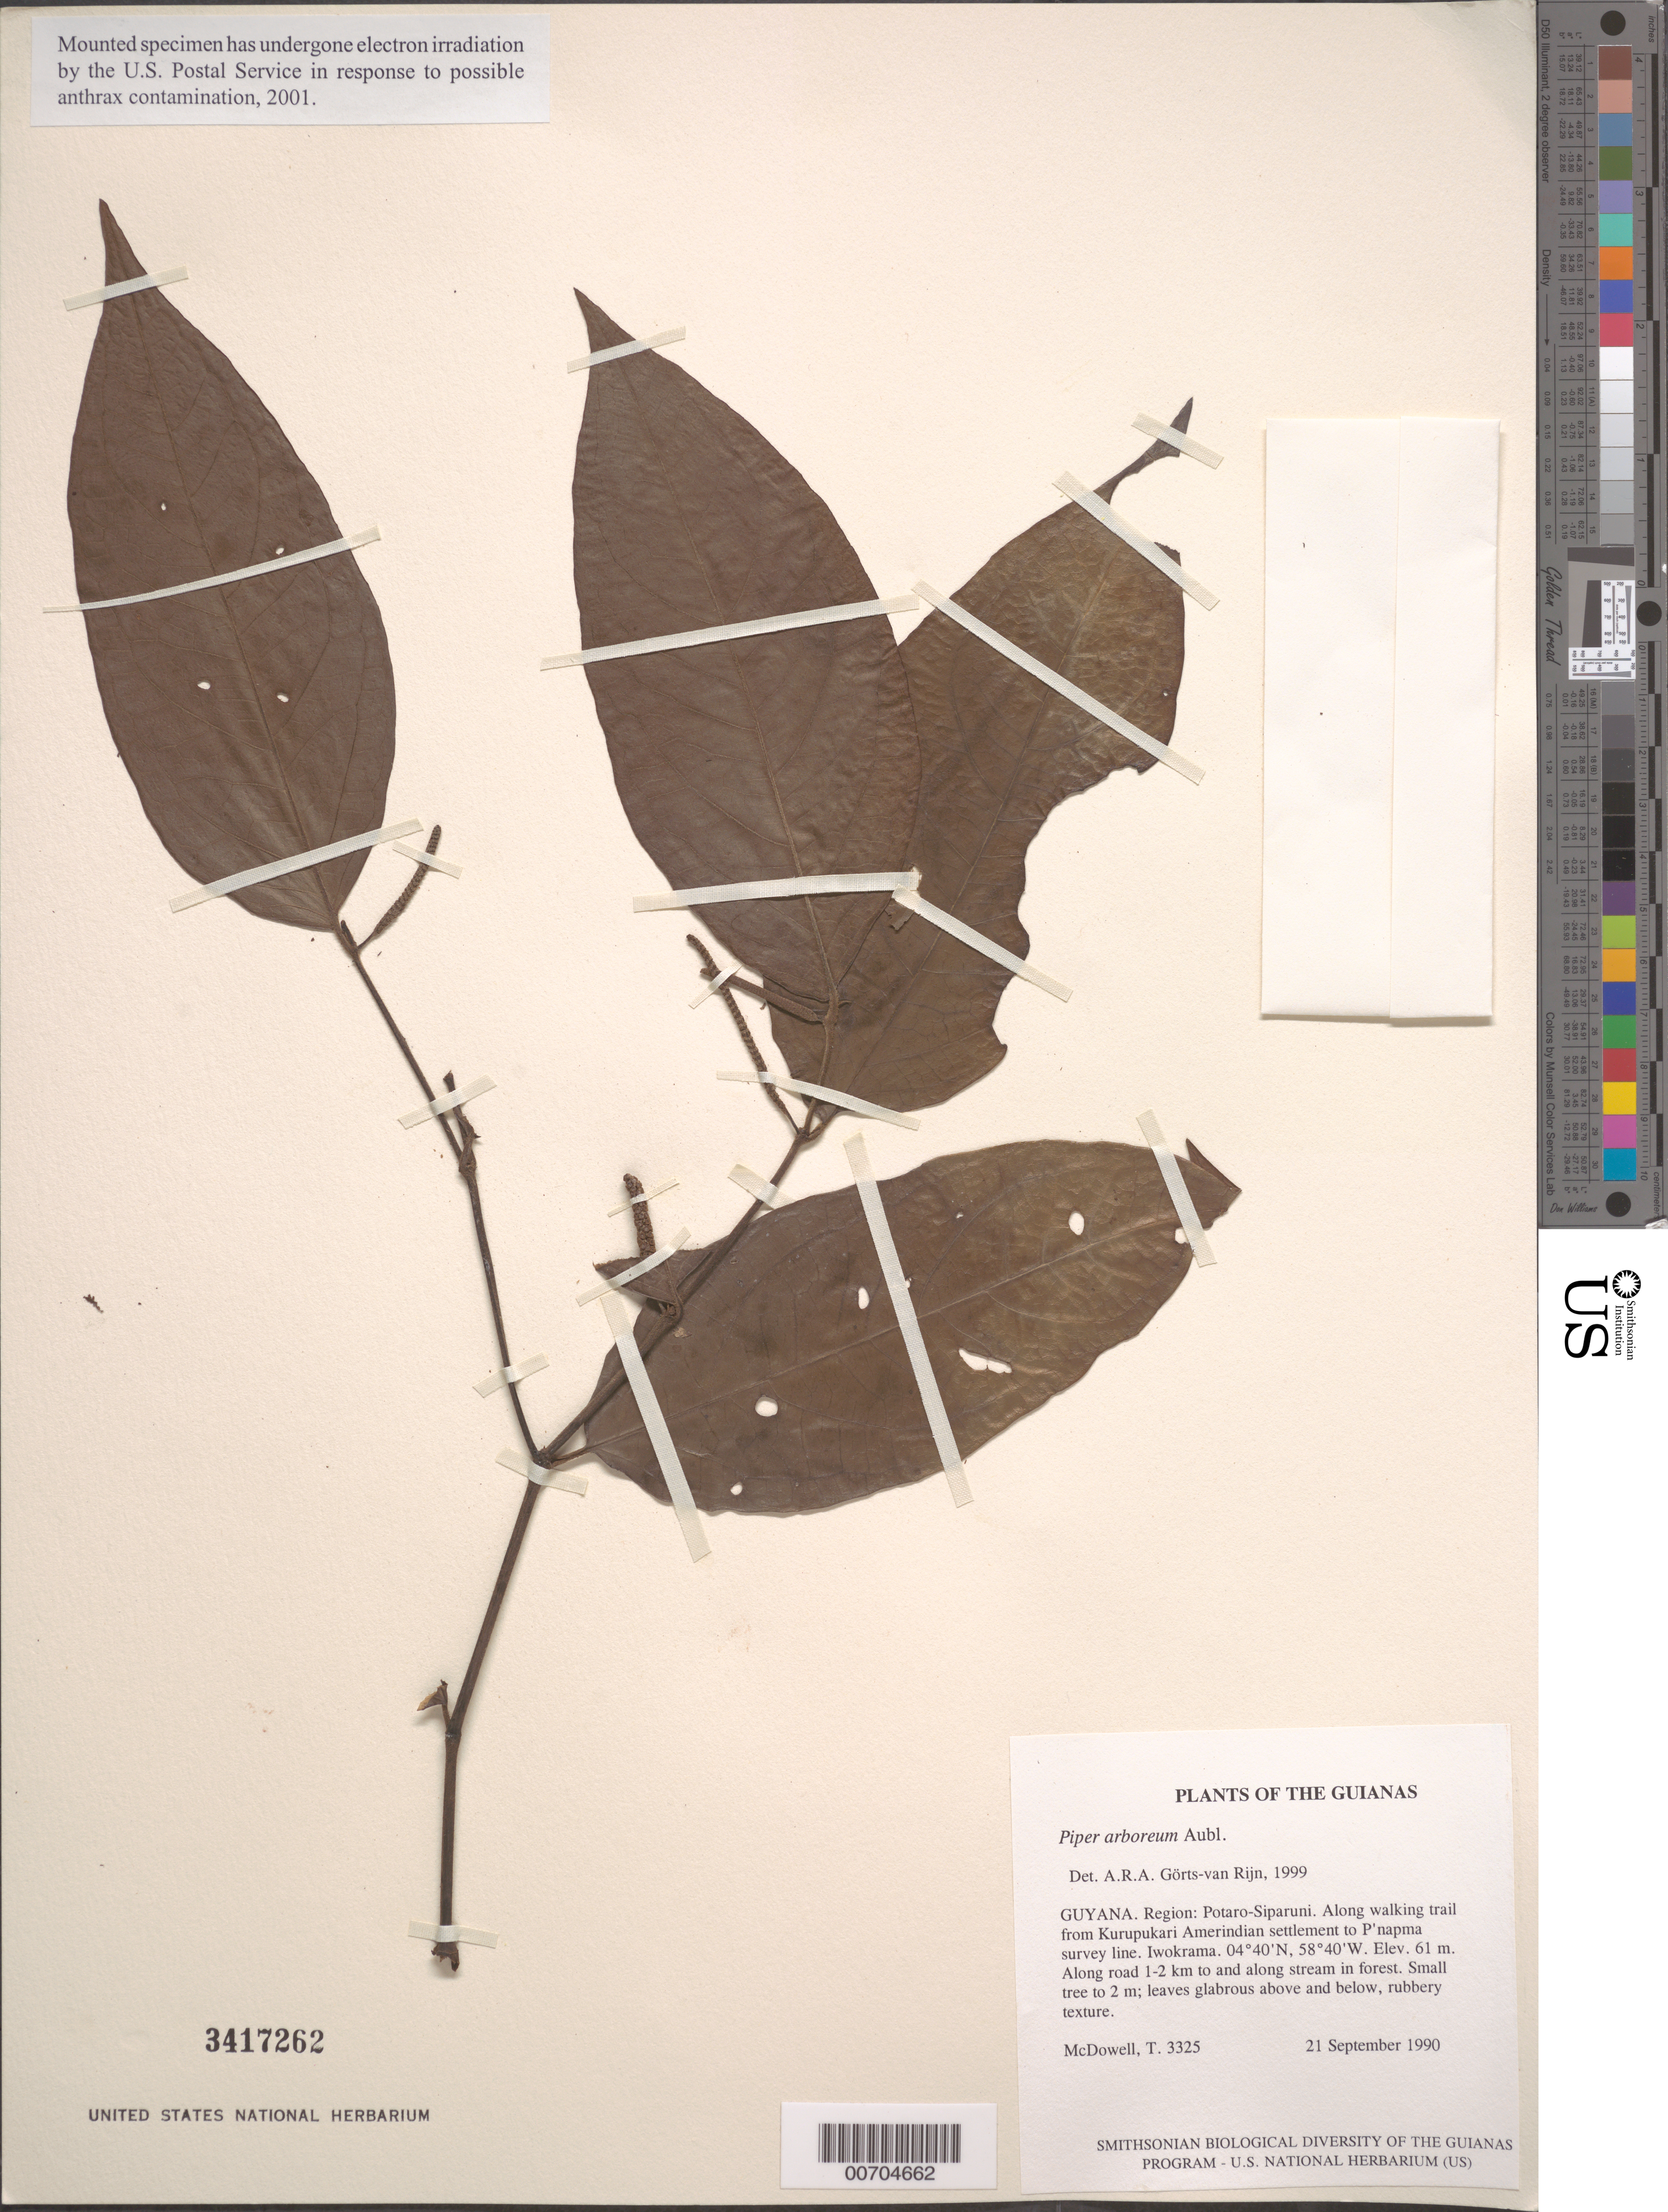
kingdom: Plantae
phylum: Tracheophyta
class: Magnoliopsida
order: Piperales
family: Piperaceae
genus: Piper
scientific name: Piper arboreum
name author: Aubl.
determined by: Görts-van Rijn, A. R. A.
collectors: T. McDowell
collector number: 3325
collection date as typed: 21 September 1990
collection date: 1990-09-21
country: Guyana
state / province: Potaro-Siparuni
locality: Trail from Kurupukari Amerindian settlement to Paranapanema survey line, 1-2 km from road. Iwokrama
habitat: Along road and stream in forest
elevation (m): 60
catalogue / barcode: US 3417262